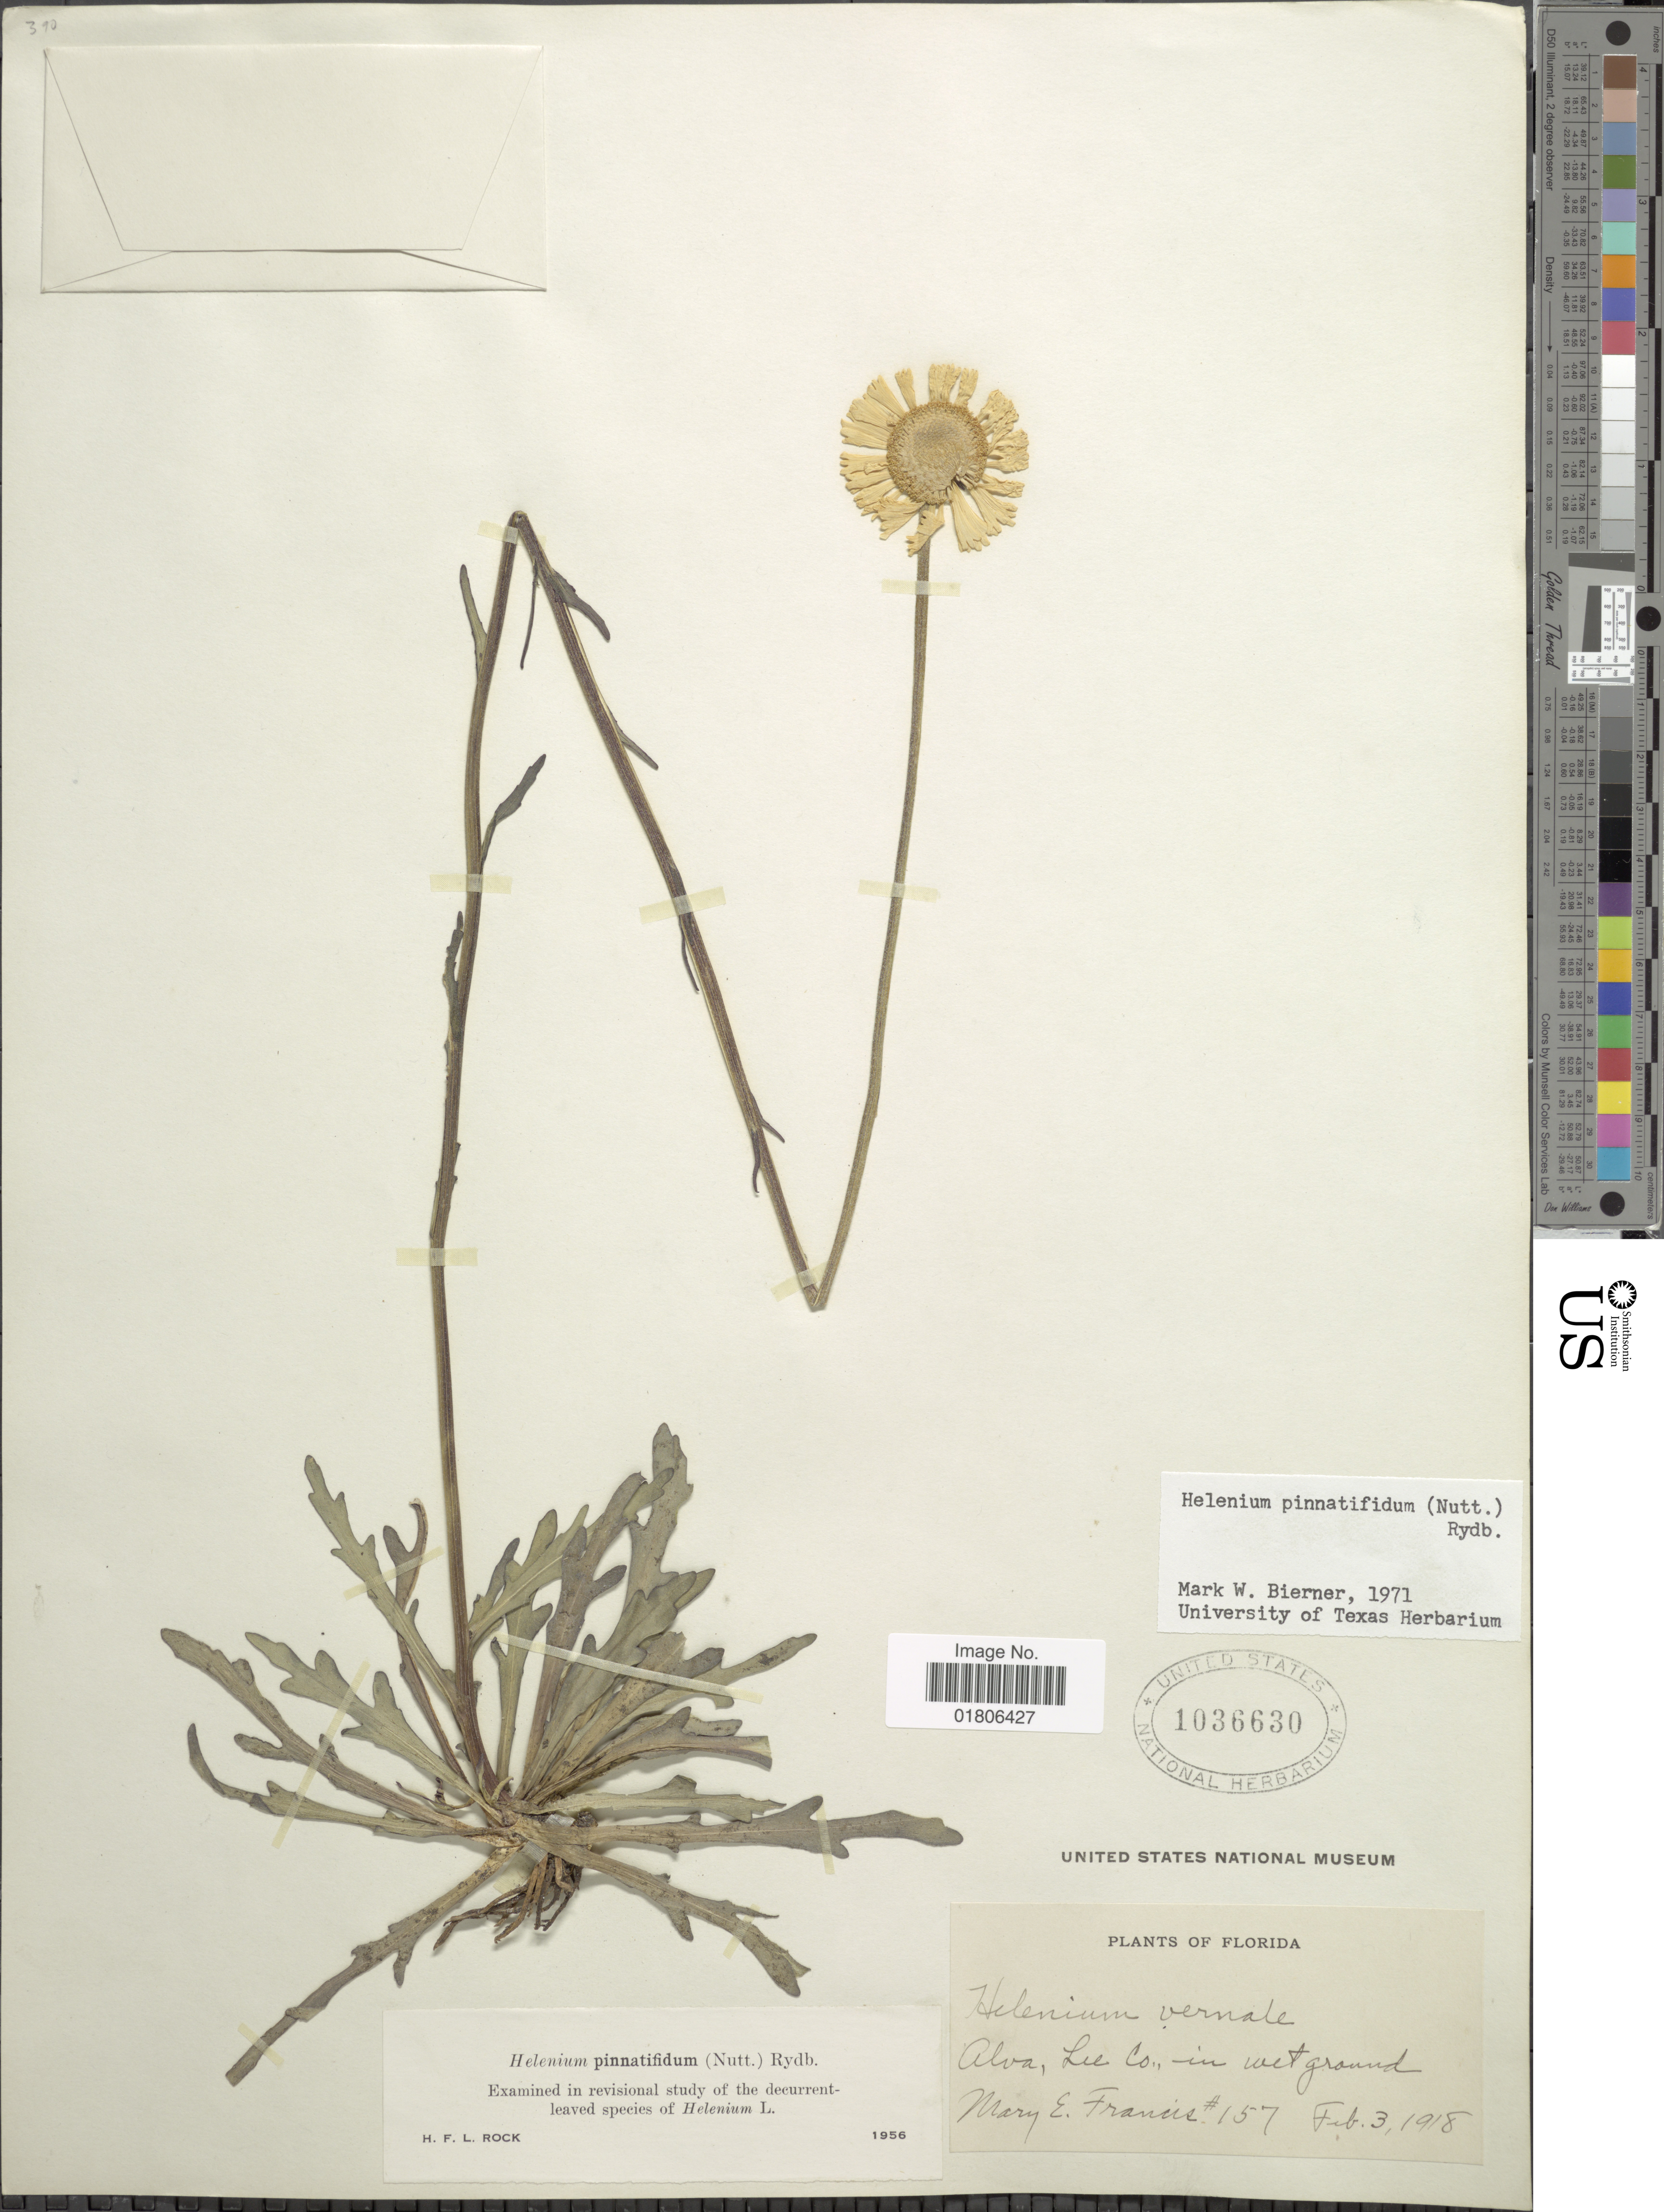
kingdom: Plantae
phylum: Tracheophyta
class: Magnoliopsida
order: Asterales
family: Asteraceae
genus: Helenium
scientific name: Helenium pinnatifidum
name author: (Schwein. ex Nutt.) Rydb.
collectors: M. E. Francis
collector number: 157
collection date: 1918-02-03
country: United States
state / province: Florida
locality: Alva, Lee Co., in wet ground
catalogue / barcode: US 1036630